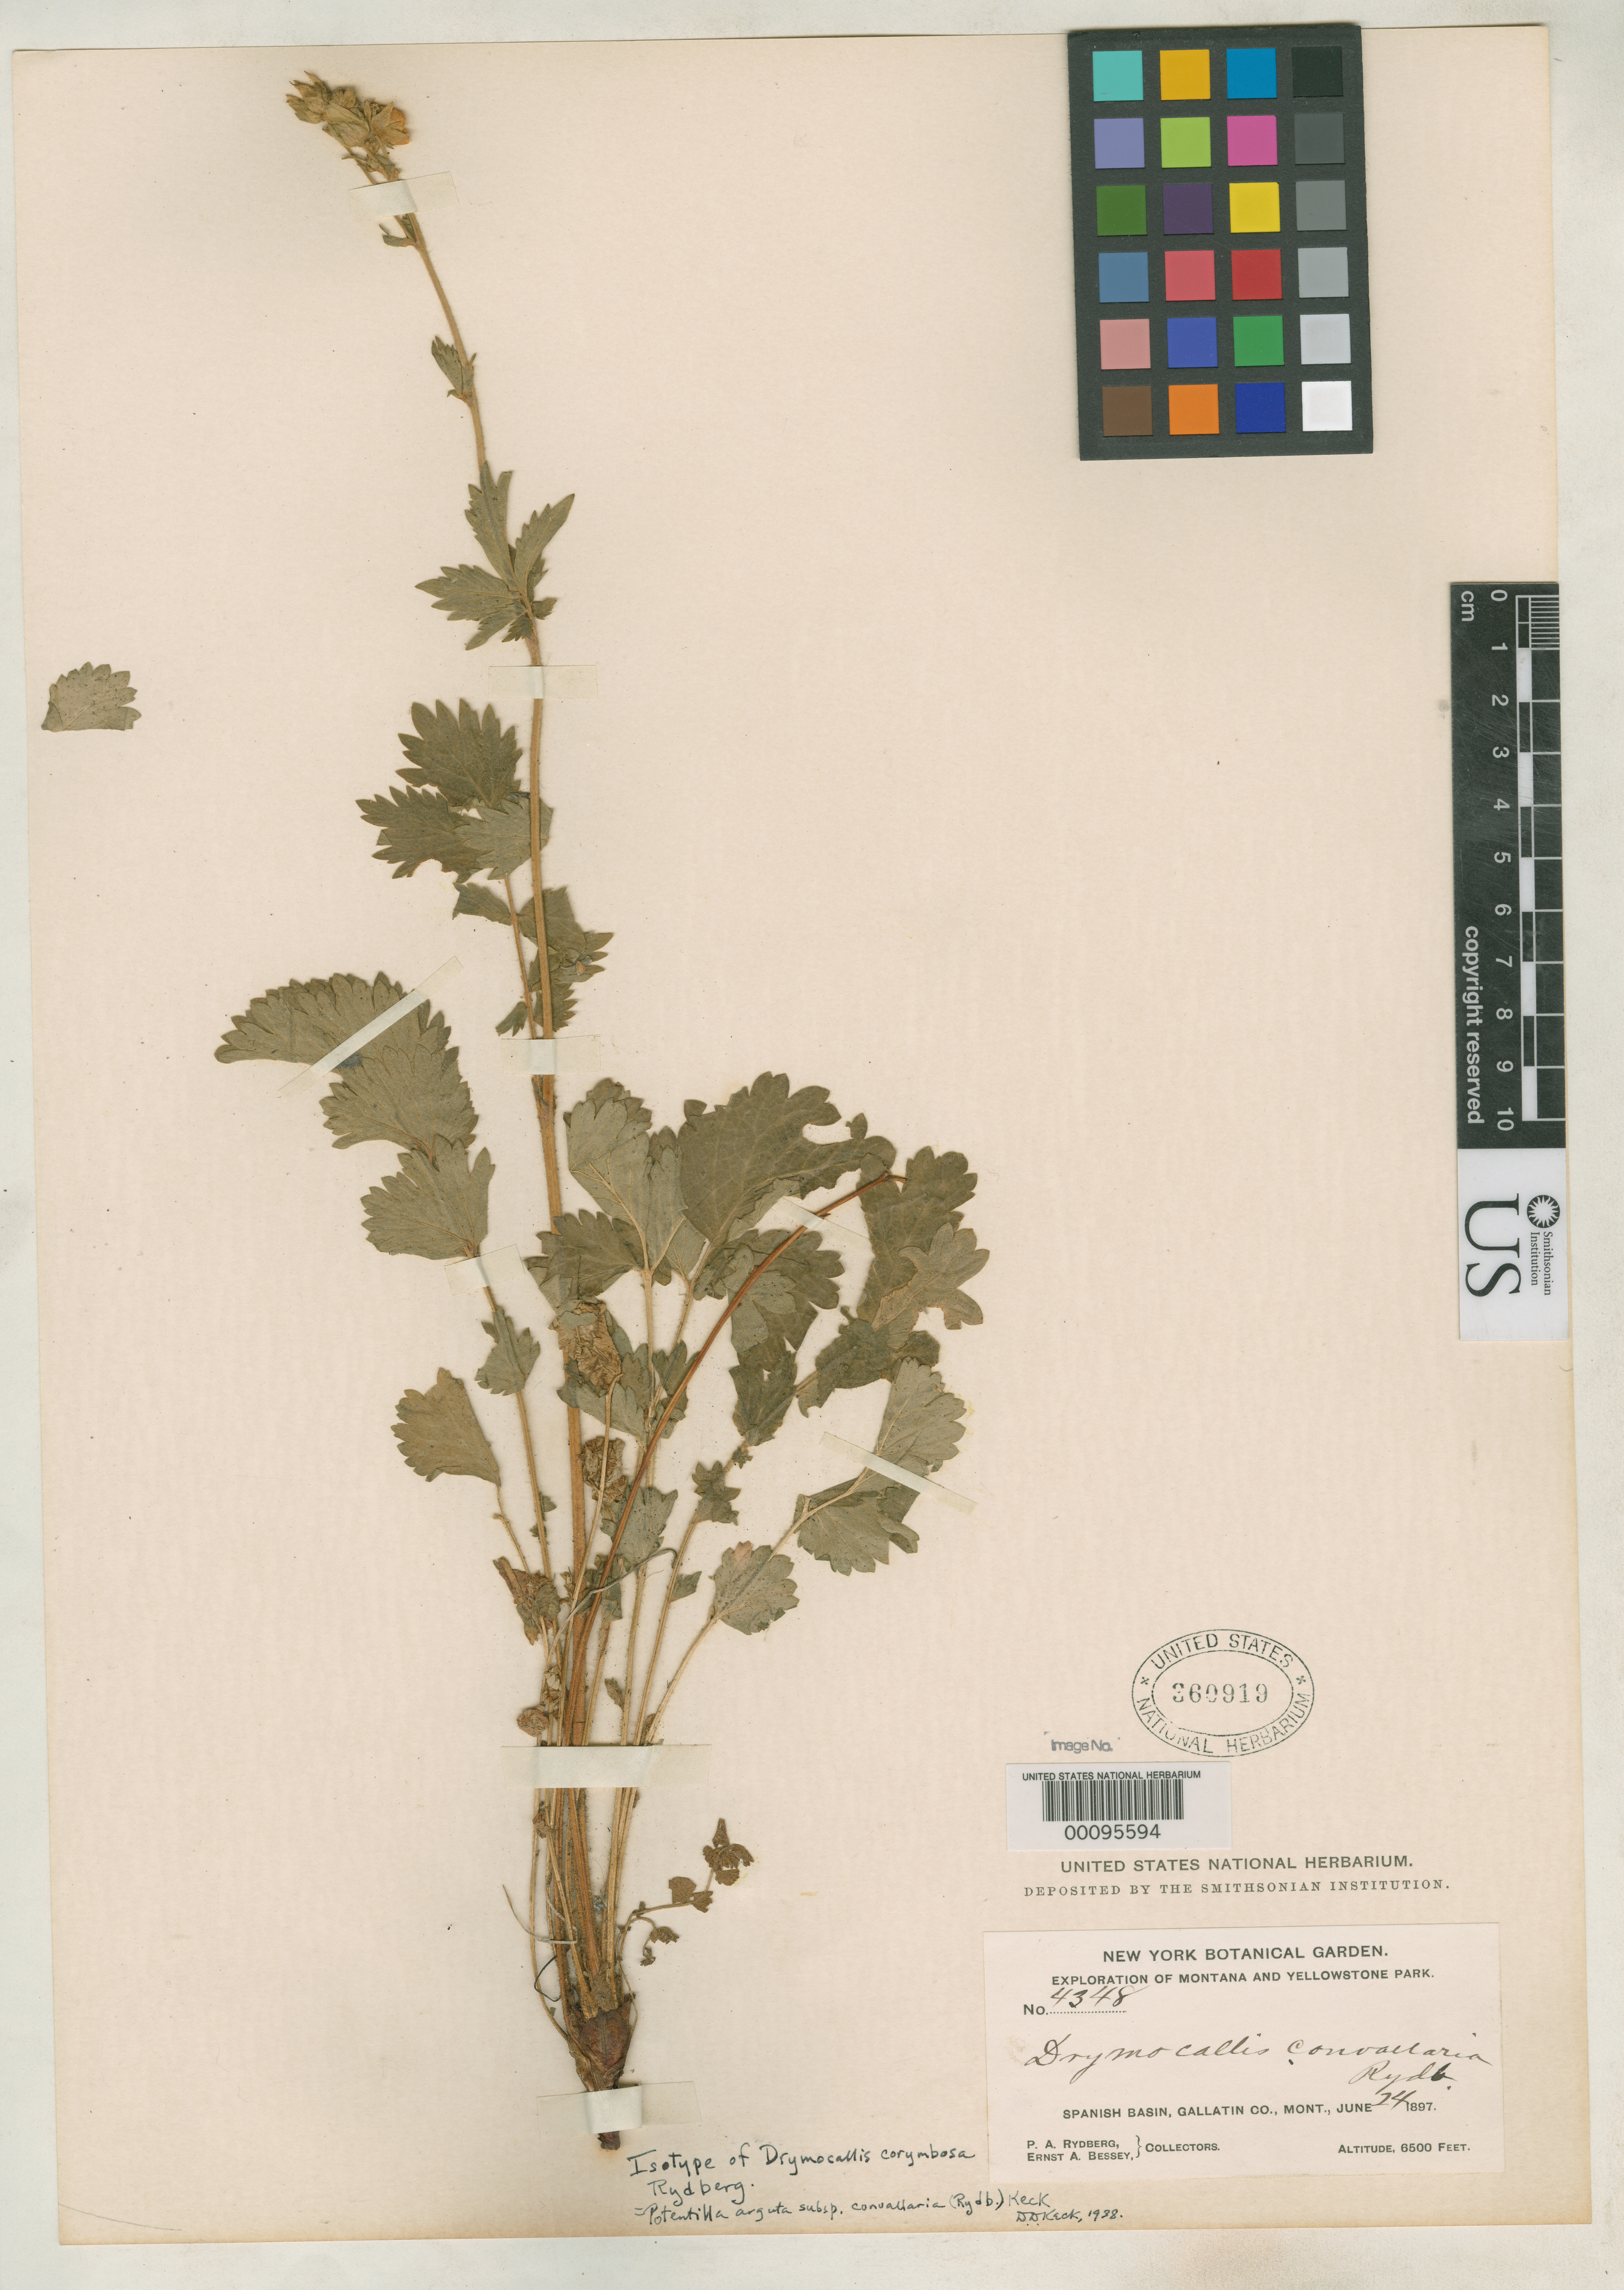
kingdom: Plantae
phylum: Tracheophyta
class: Magnoliopsida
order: Rosales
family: Rosaceae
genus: Drymocallis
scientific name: Drymocallis corymbosa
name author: Rydb.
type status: Isotype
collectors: P. A. Rydberg & E. Bessey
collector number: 4348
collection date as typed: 24 Jun 1897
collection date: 1897-06-24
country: United States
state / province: Montana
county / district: Gallatin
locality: Spanish Basin.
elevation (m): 1981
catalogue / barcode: US 360919